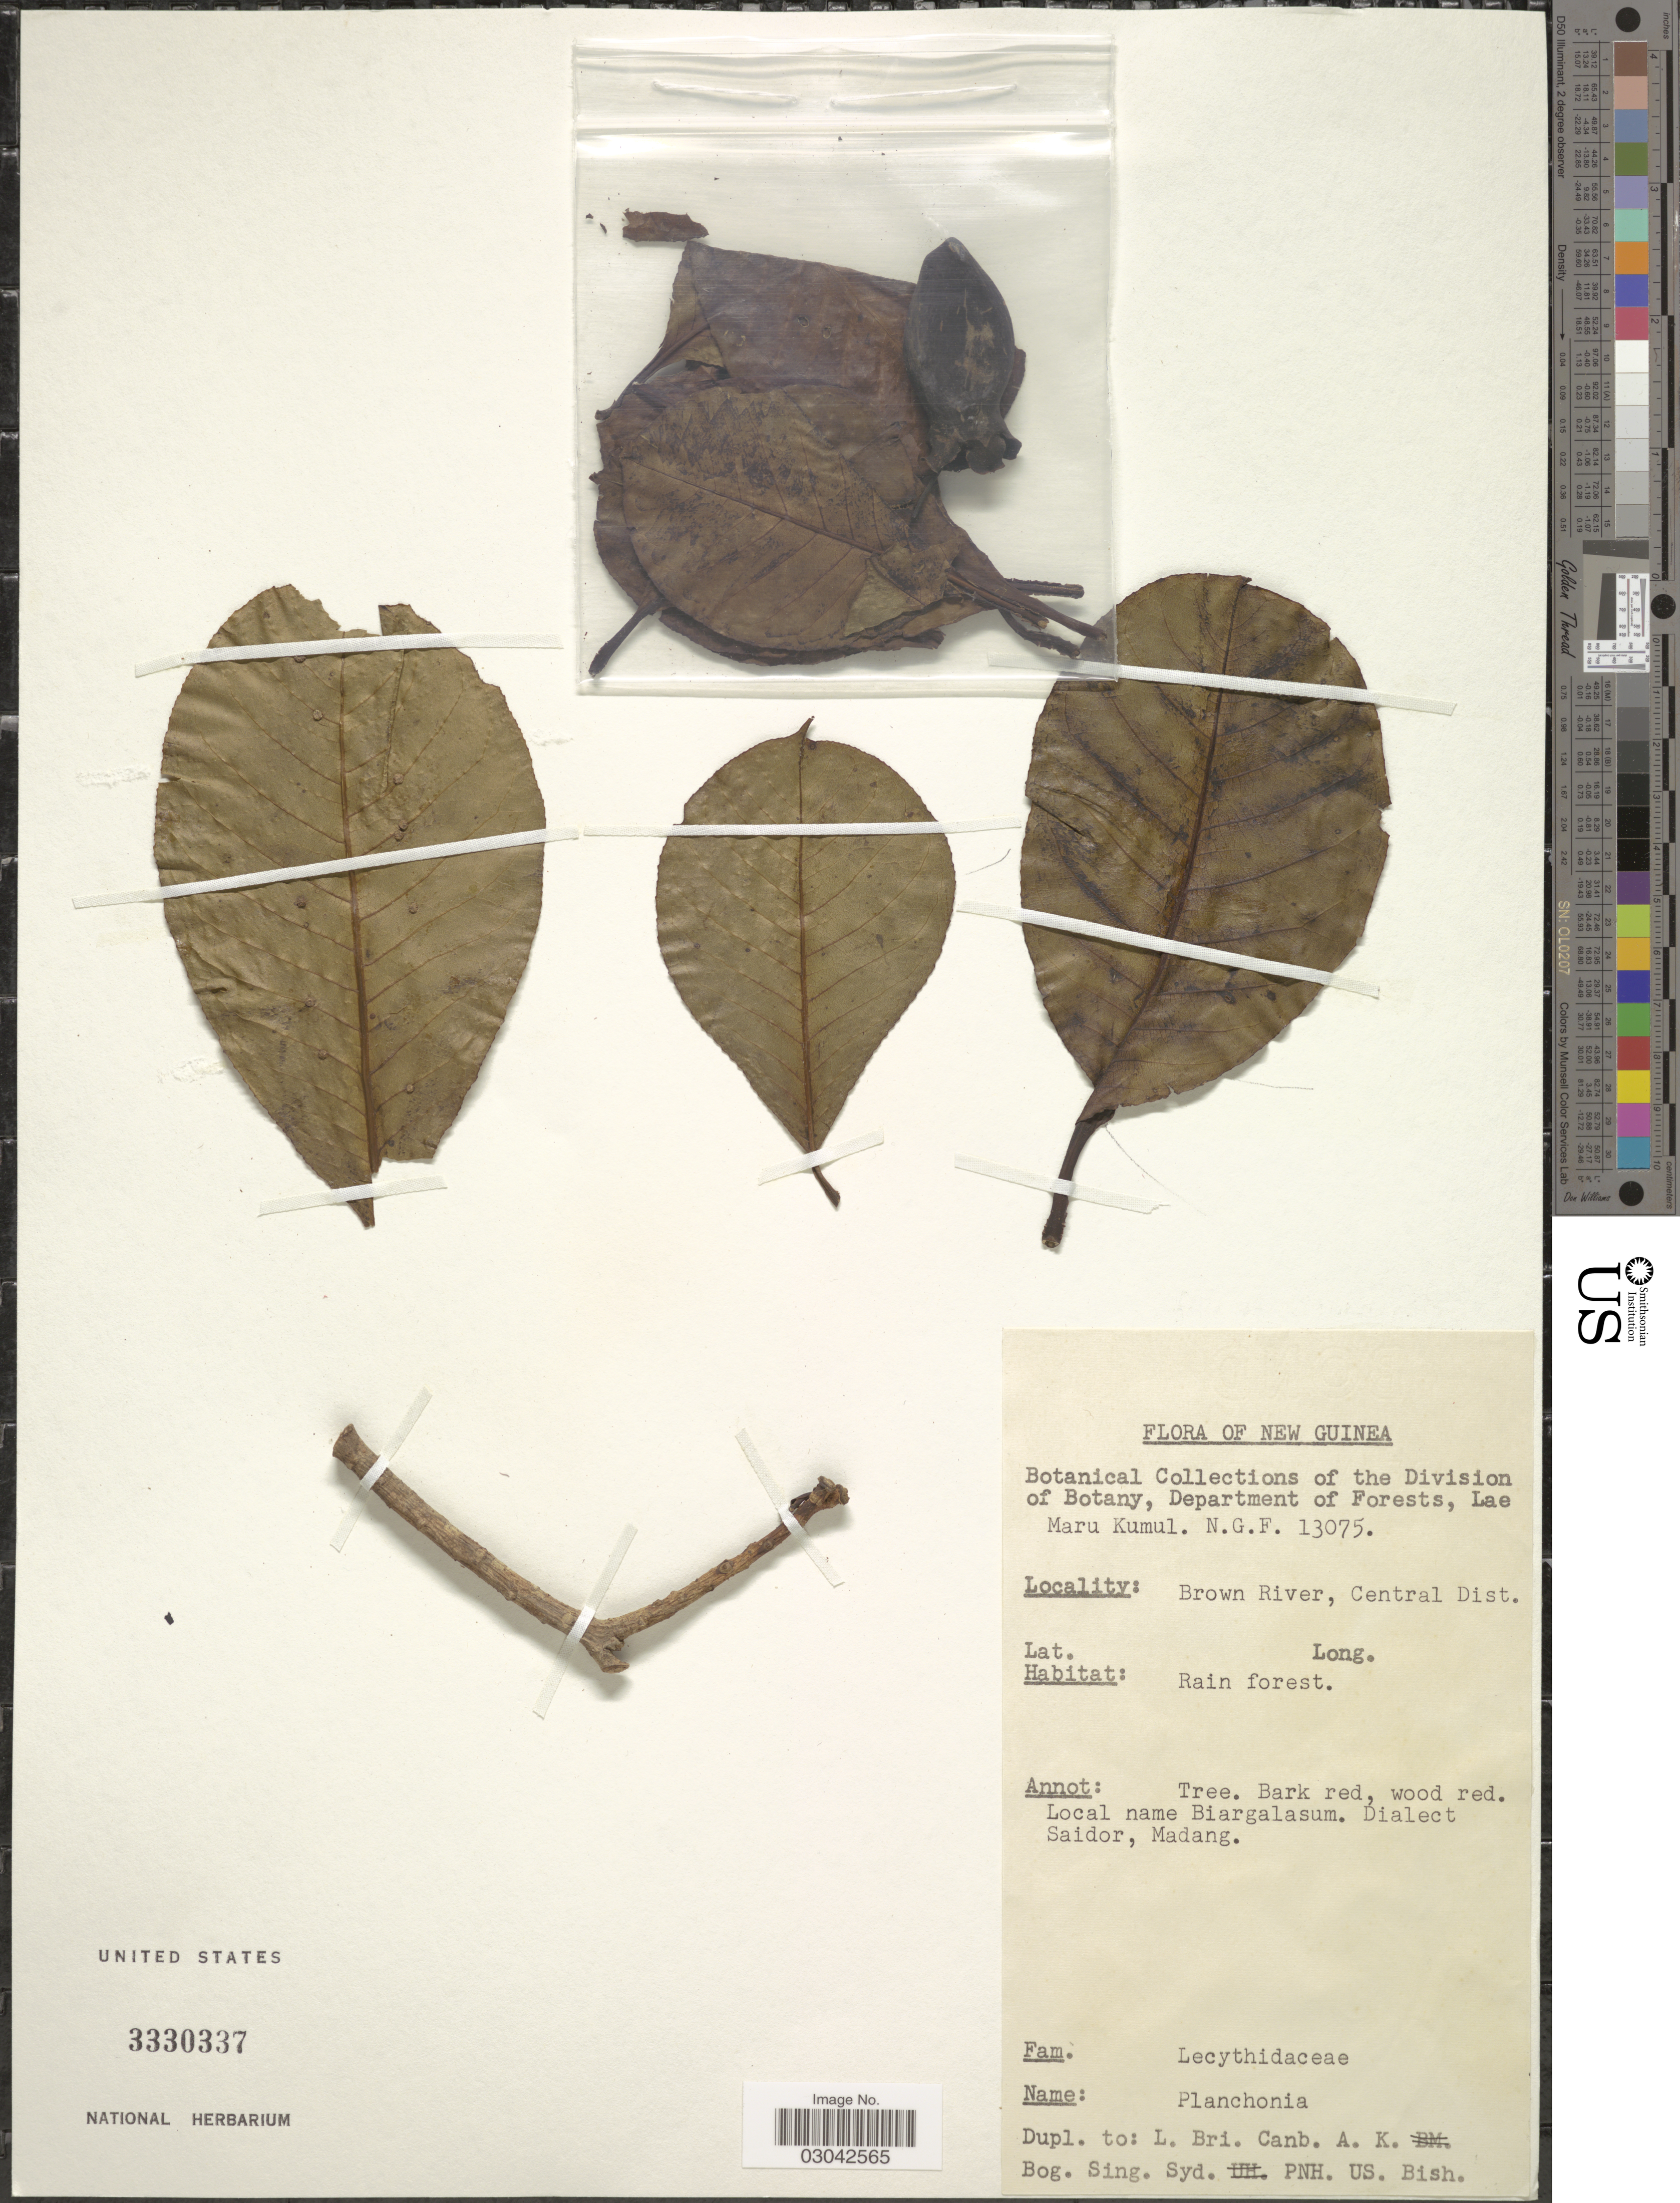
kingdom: Plantae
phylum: Tracheophyta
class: Magnoliopsida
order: Ericales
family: Lecythidaceae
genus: Planchonia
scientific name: Planchonia sp.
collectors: M. Kumul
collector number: N.G.F. 13075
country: Papua New Guinea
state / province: Central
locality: New Guinea. Brown River, Central Dist.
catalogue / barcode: US 3330337